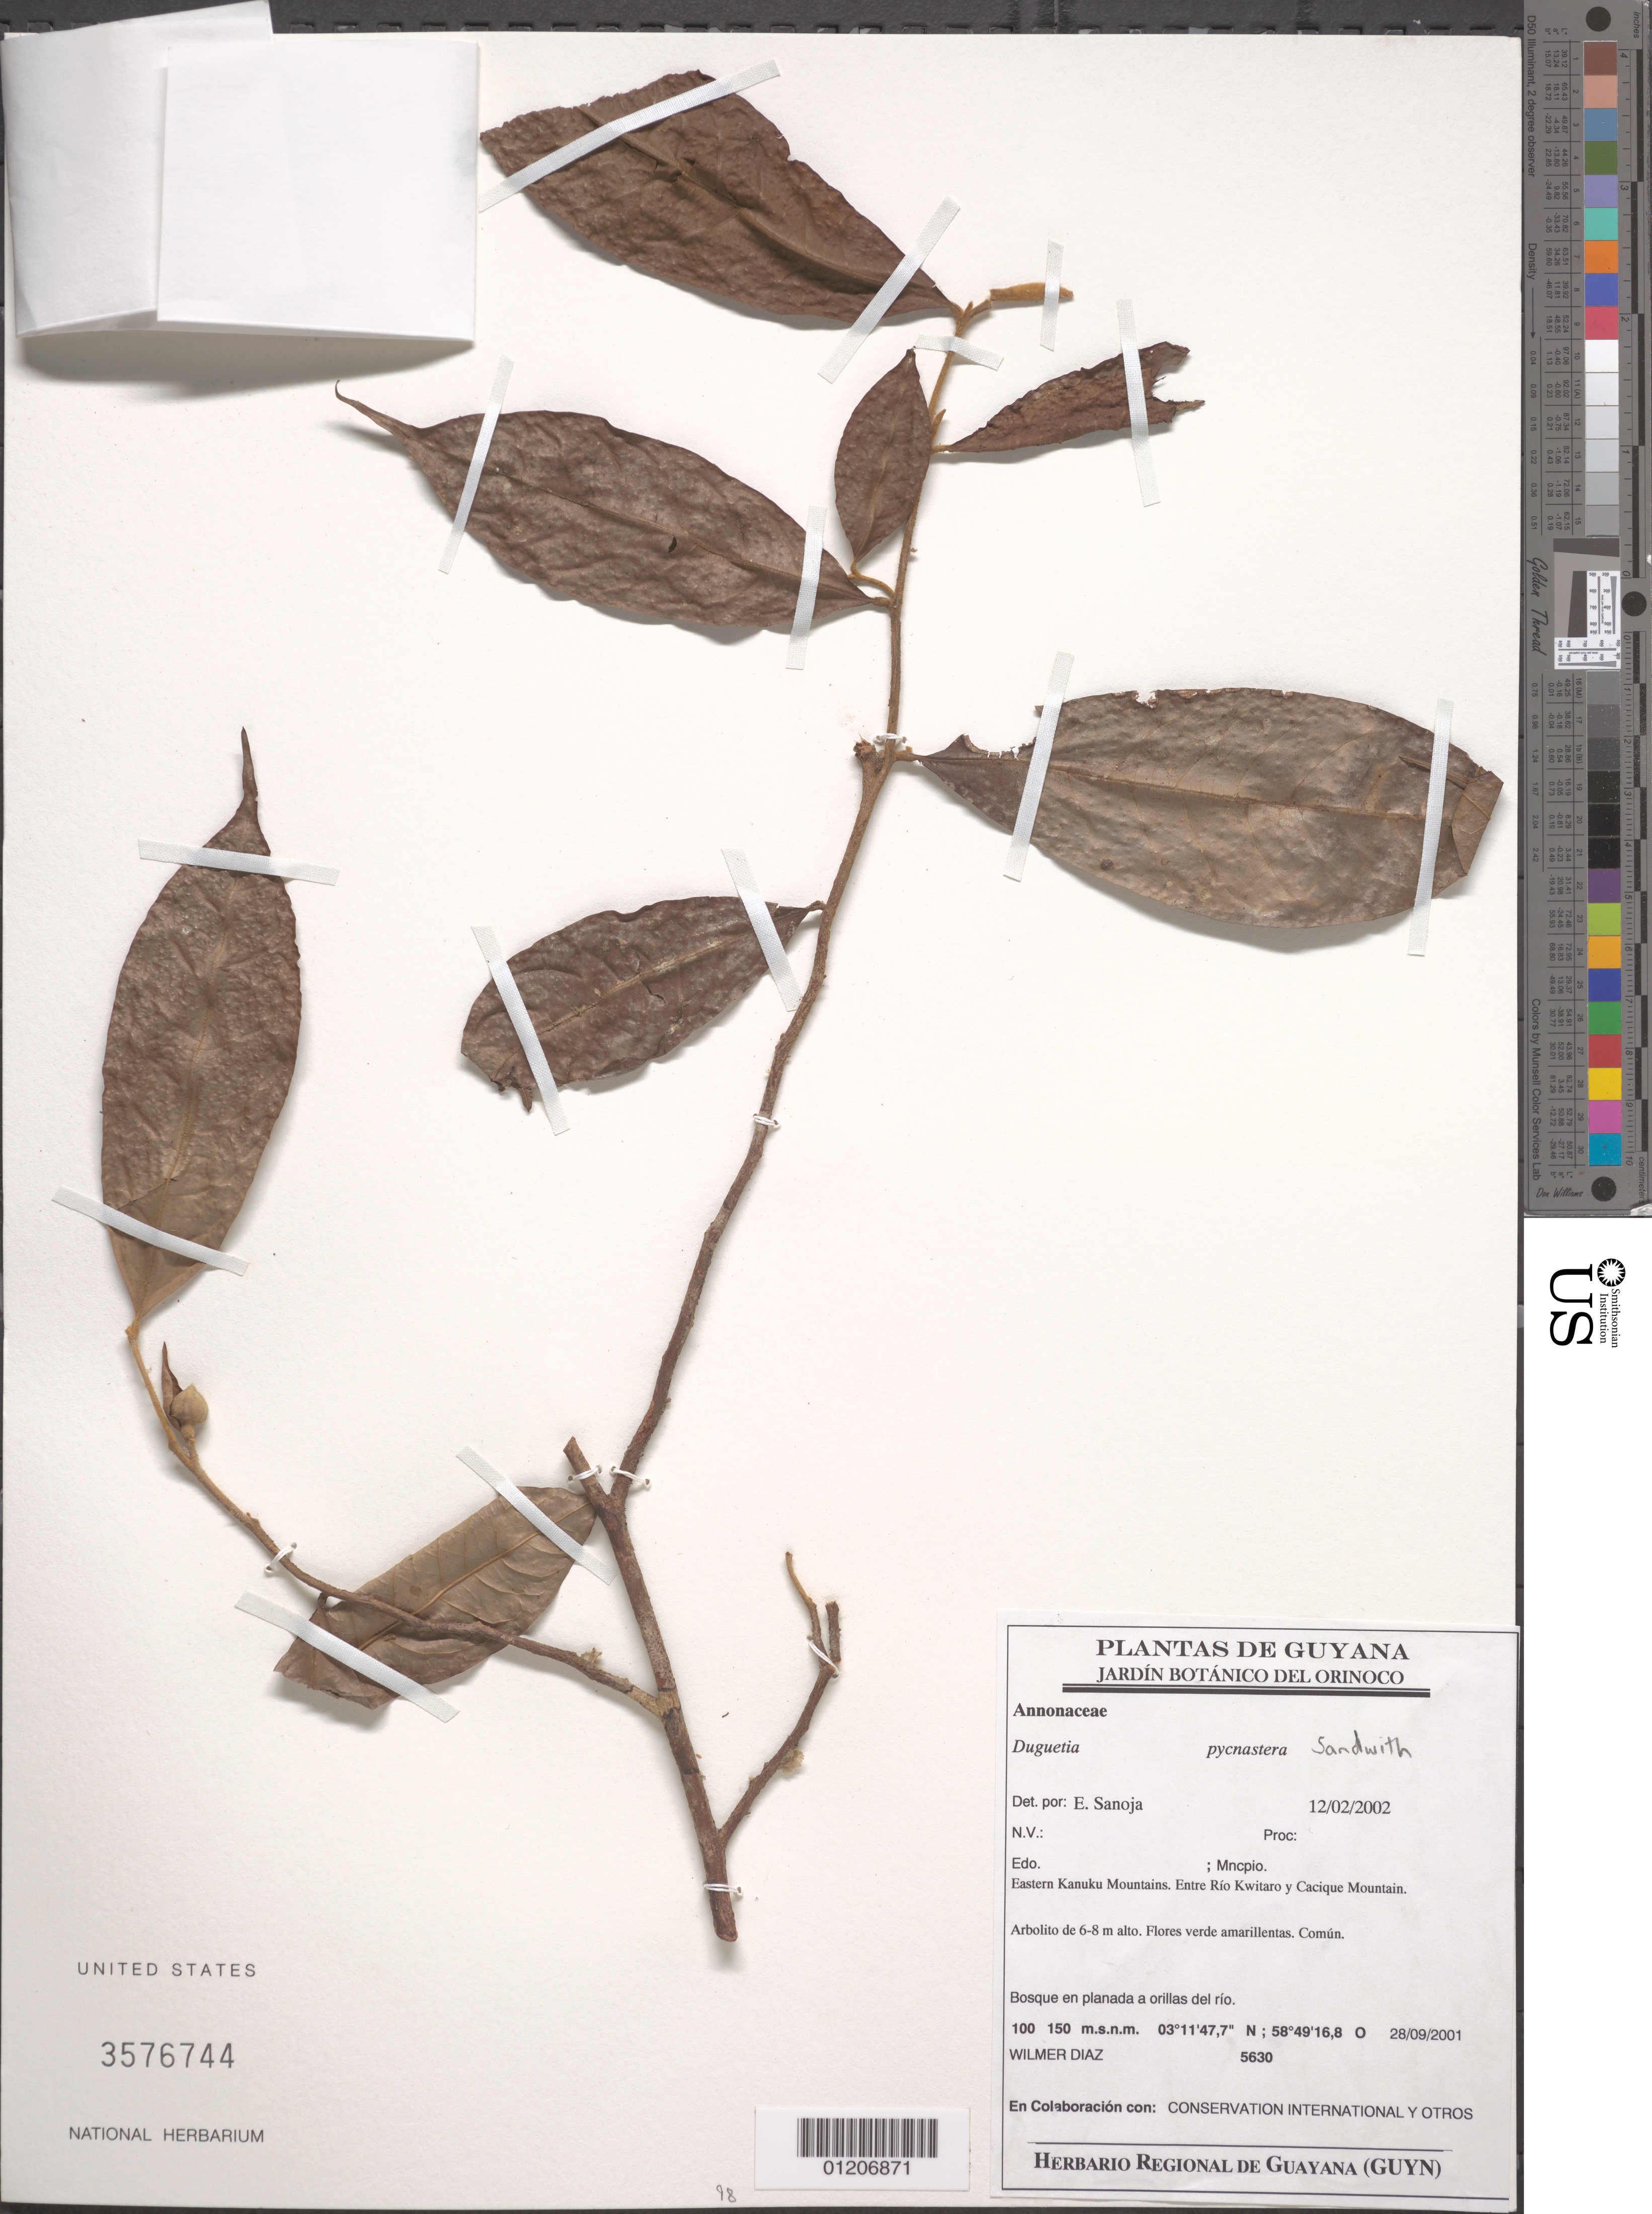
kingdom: Plantae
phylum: Tracheophyta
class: Magnoliopsida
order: Magnoliales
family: Annonaceae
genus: Duguetia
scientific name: Duguetia pycnastera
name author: Sandwith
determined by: Sanoja, Elio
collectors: W. Díaz P.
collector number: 5630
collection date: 2001-09-28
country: Guyana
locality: Eastern Kanuku Mountains. Entre Rio Kwitaro y Cacique Mountain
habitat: Bosque en planada a orillas del rio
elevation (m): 100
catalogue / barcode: US 3576744